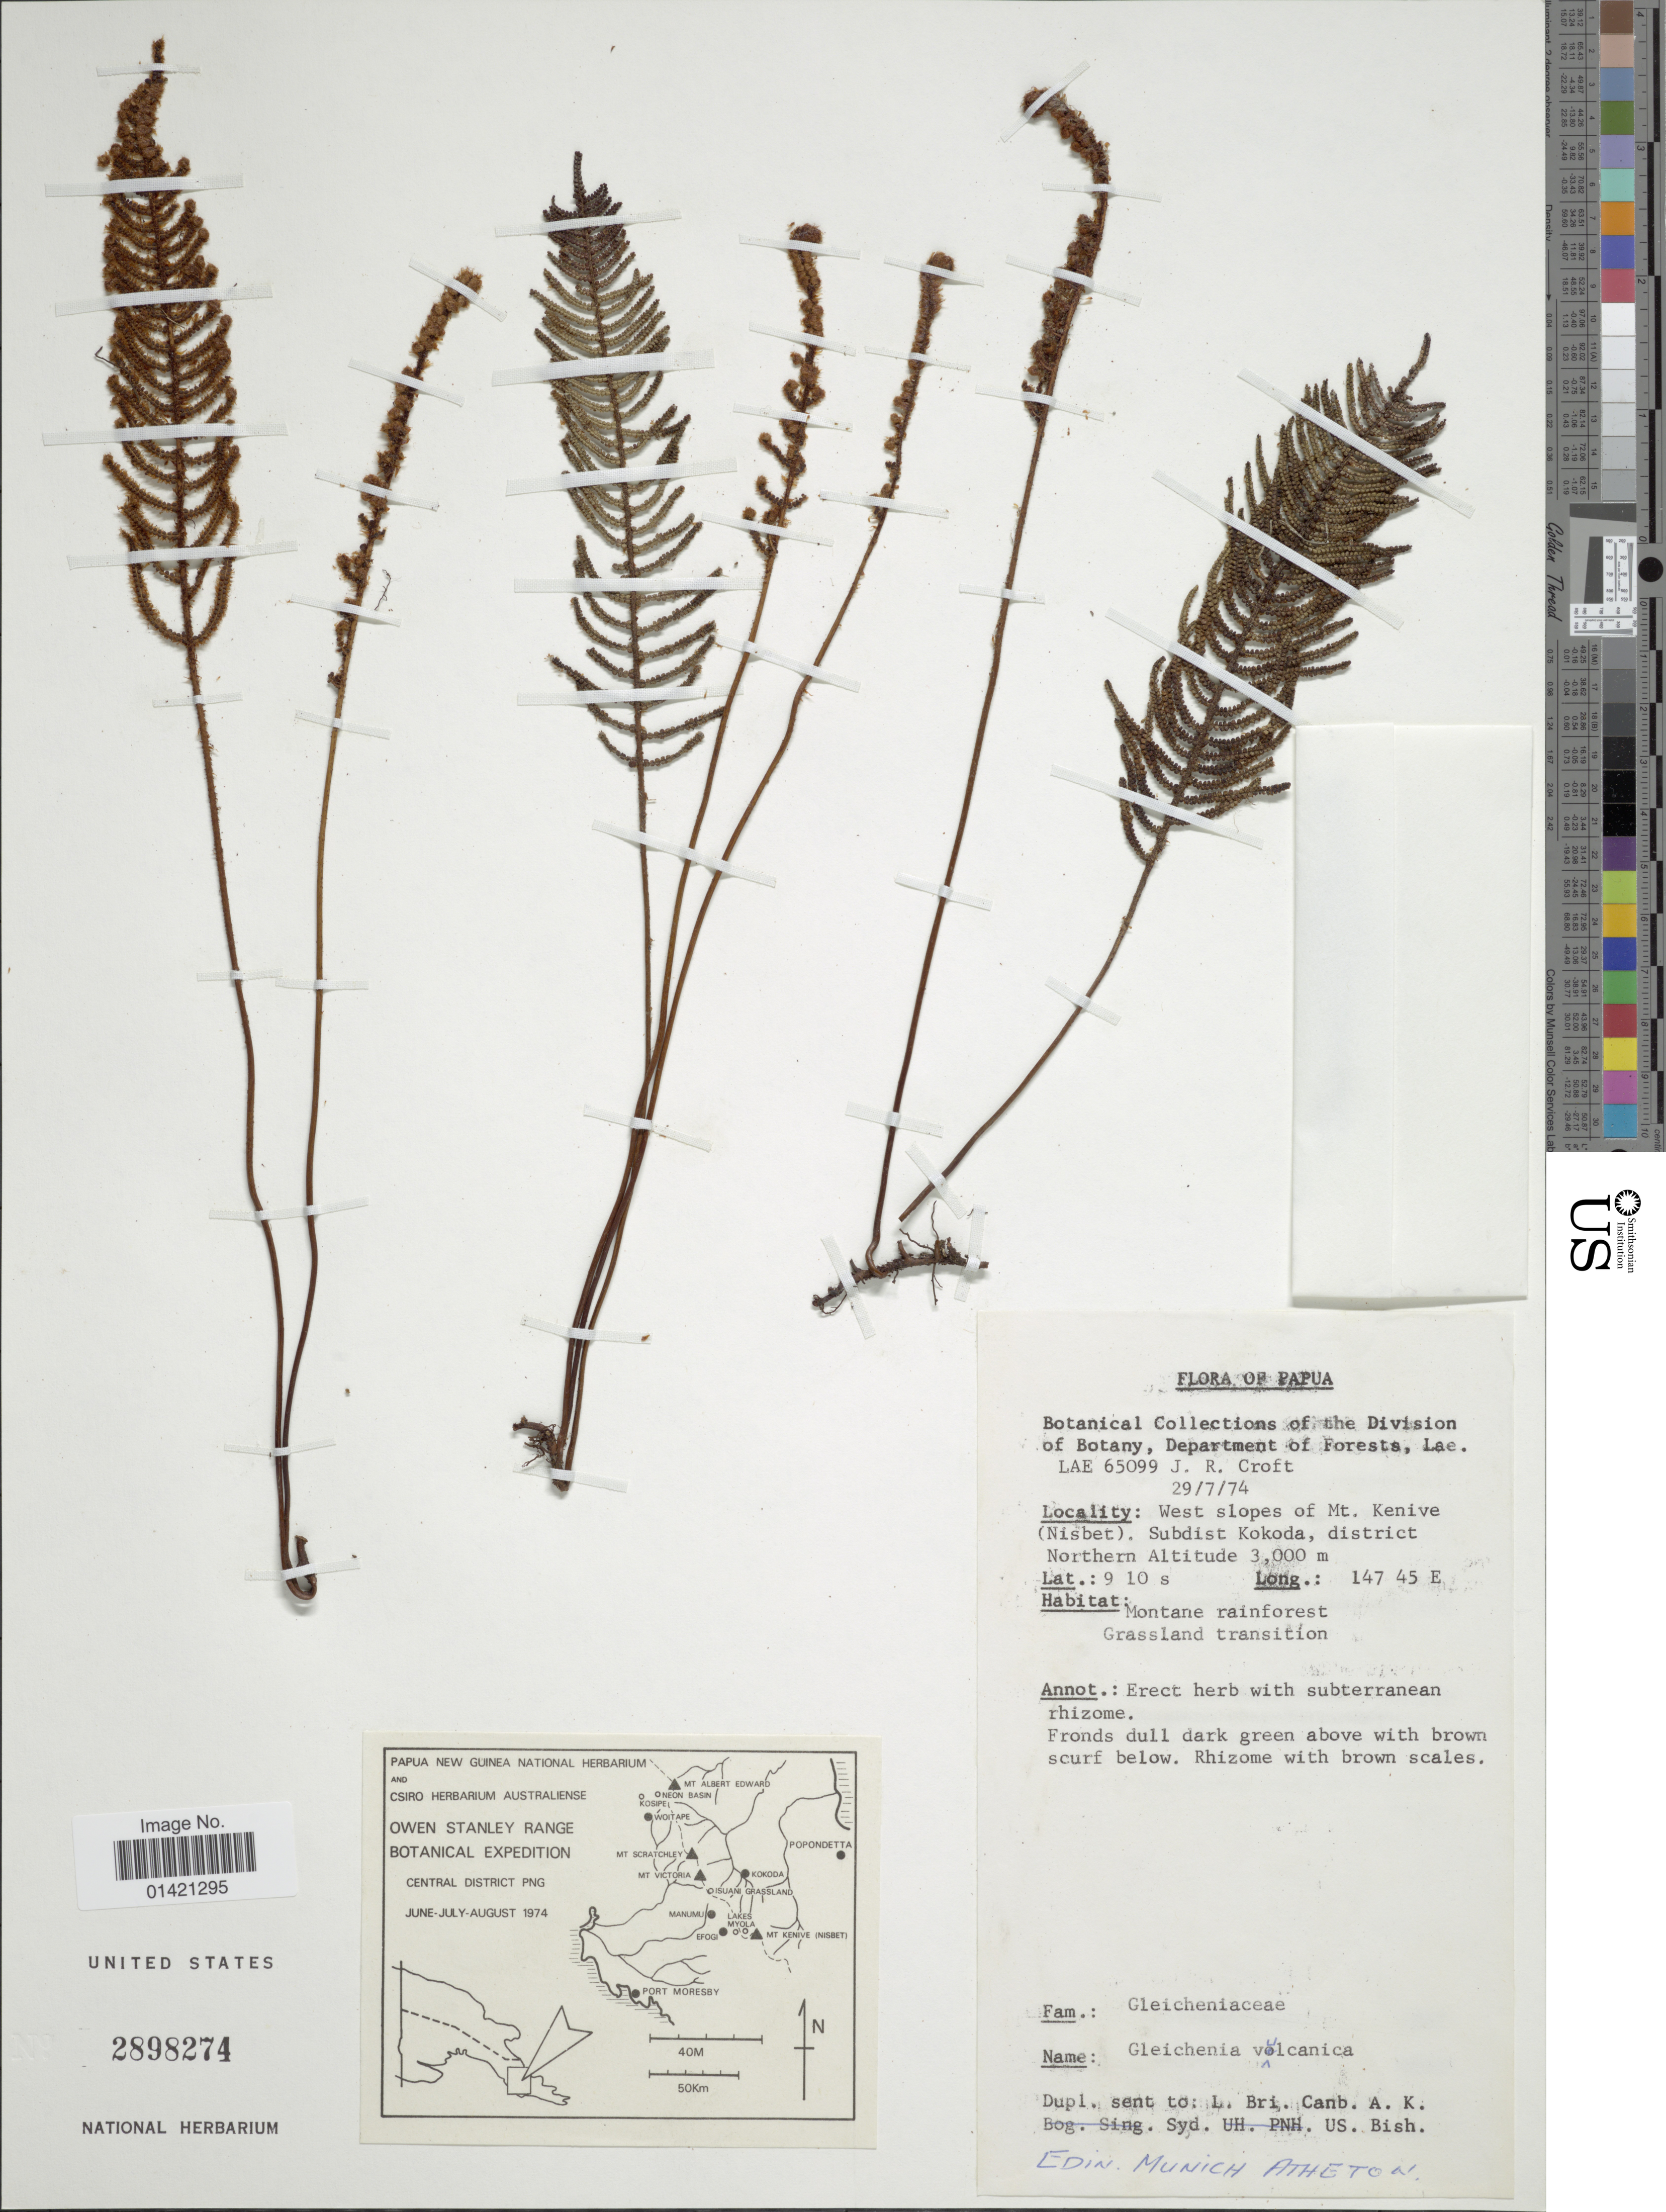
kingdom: Plantae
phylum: Tracheophyta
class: Polypodiopsida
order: Gleicheniales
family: Gleicheniaceae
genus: Gleichenia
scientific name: Gleichenia vulcanica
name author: Blume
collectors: J. R. Croft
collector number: LAE 65099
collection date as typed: Transcribed d/m/y: 29/7/74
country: Papua New Guinea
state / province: Northern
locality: Papua. West slopes of Mt. Kenive (Nisbet). Subdist Kokoda, district Northern. Central District.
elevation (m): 3000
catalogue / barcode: US 2898274